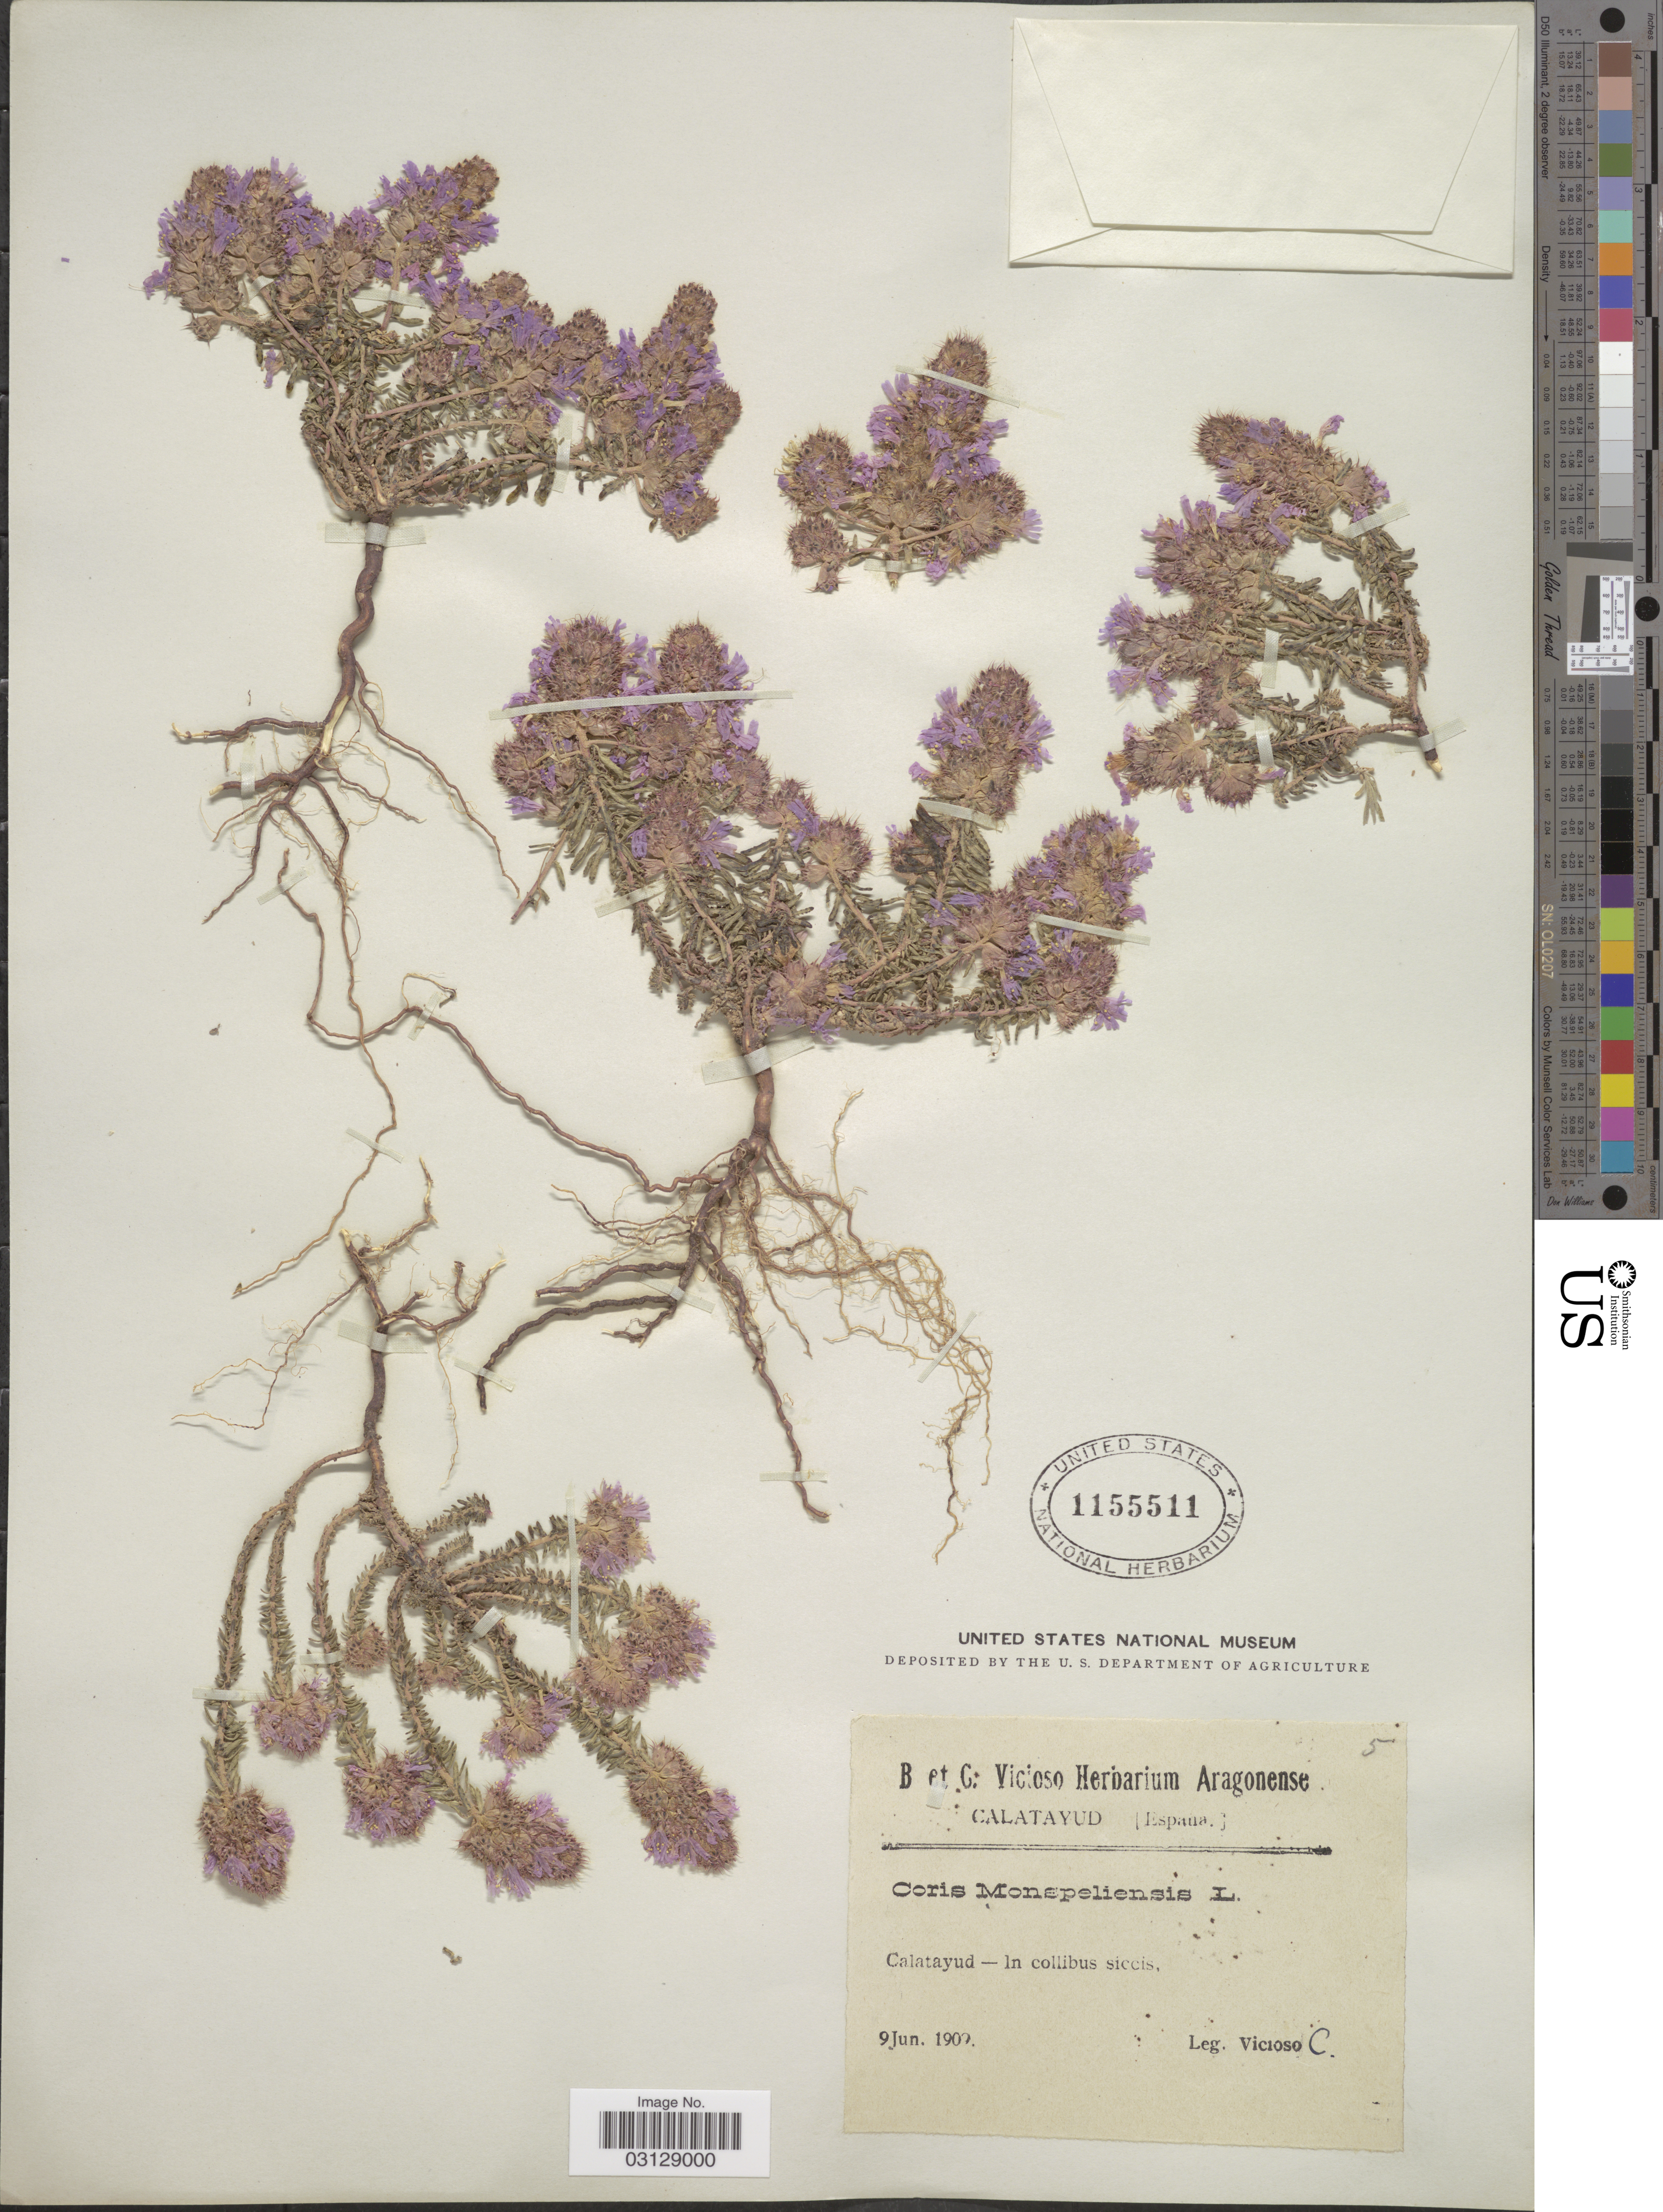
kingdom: Plantae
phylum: Tracheophyta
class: Magnoliopsida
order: Ericales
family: Primulaceae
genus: Coris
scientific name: Coris monspeliensis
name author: L.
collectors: C. Vicioso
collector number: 5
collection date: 1909-06-09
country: Spain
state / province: Aragón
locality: Calatayud - In collibus siccis.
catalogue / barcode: US 1155511